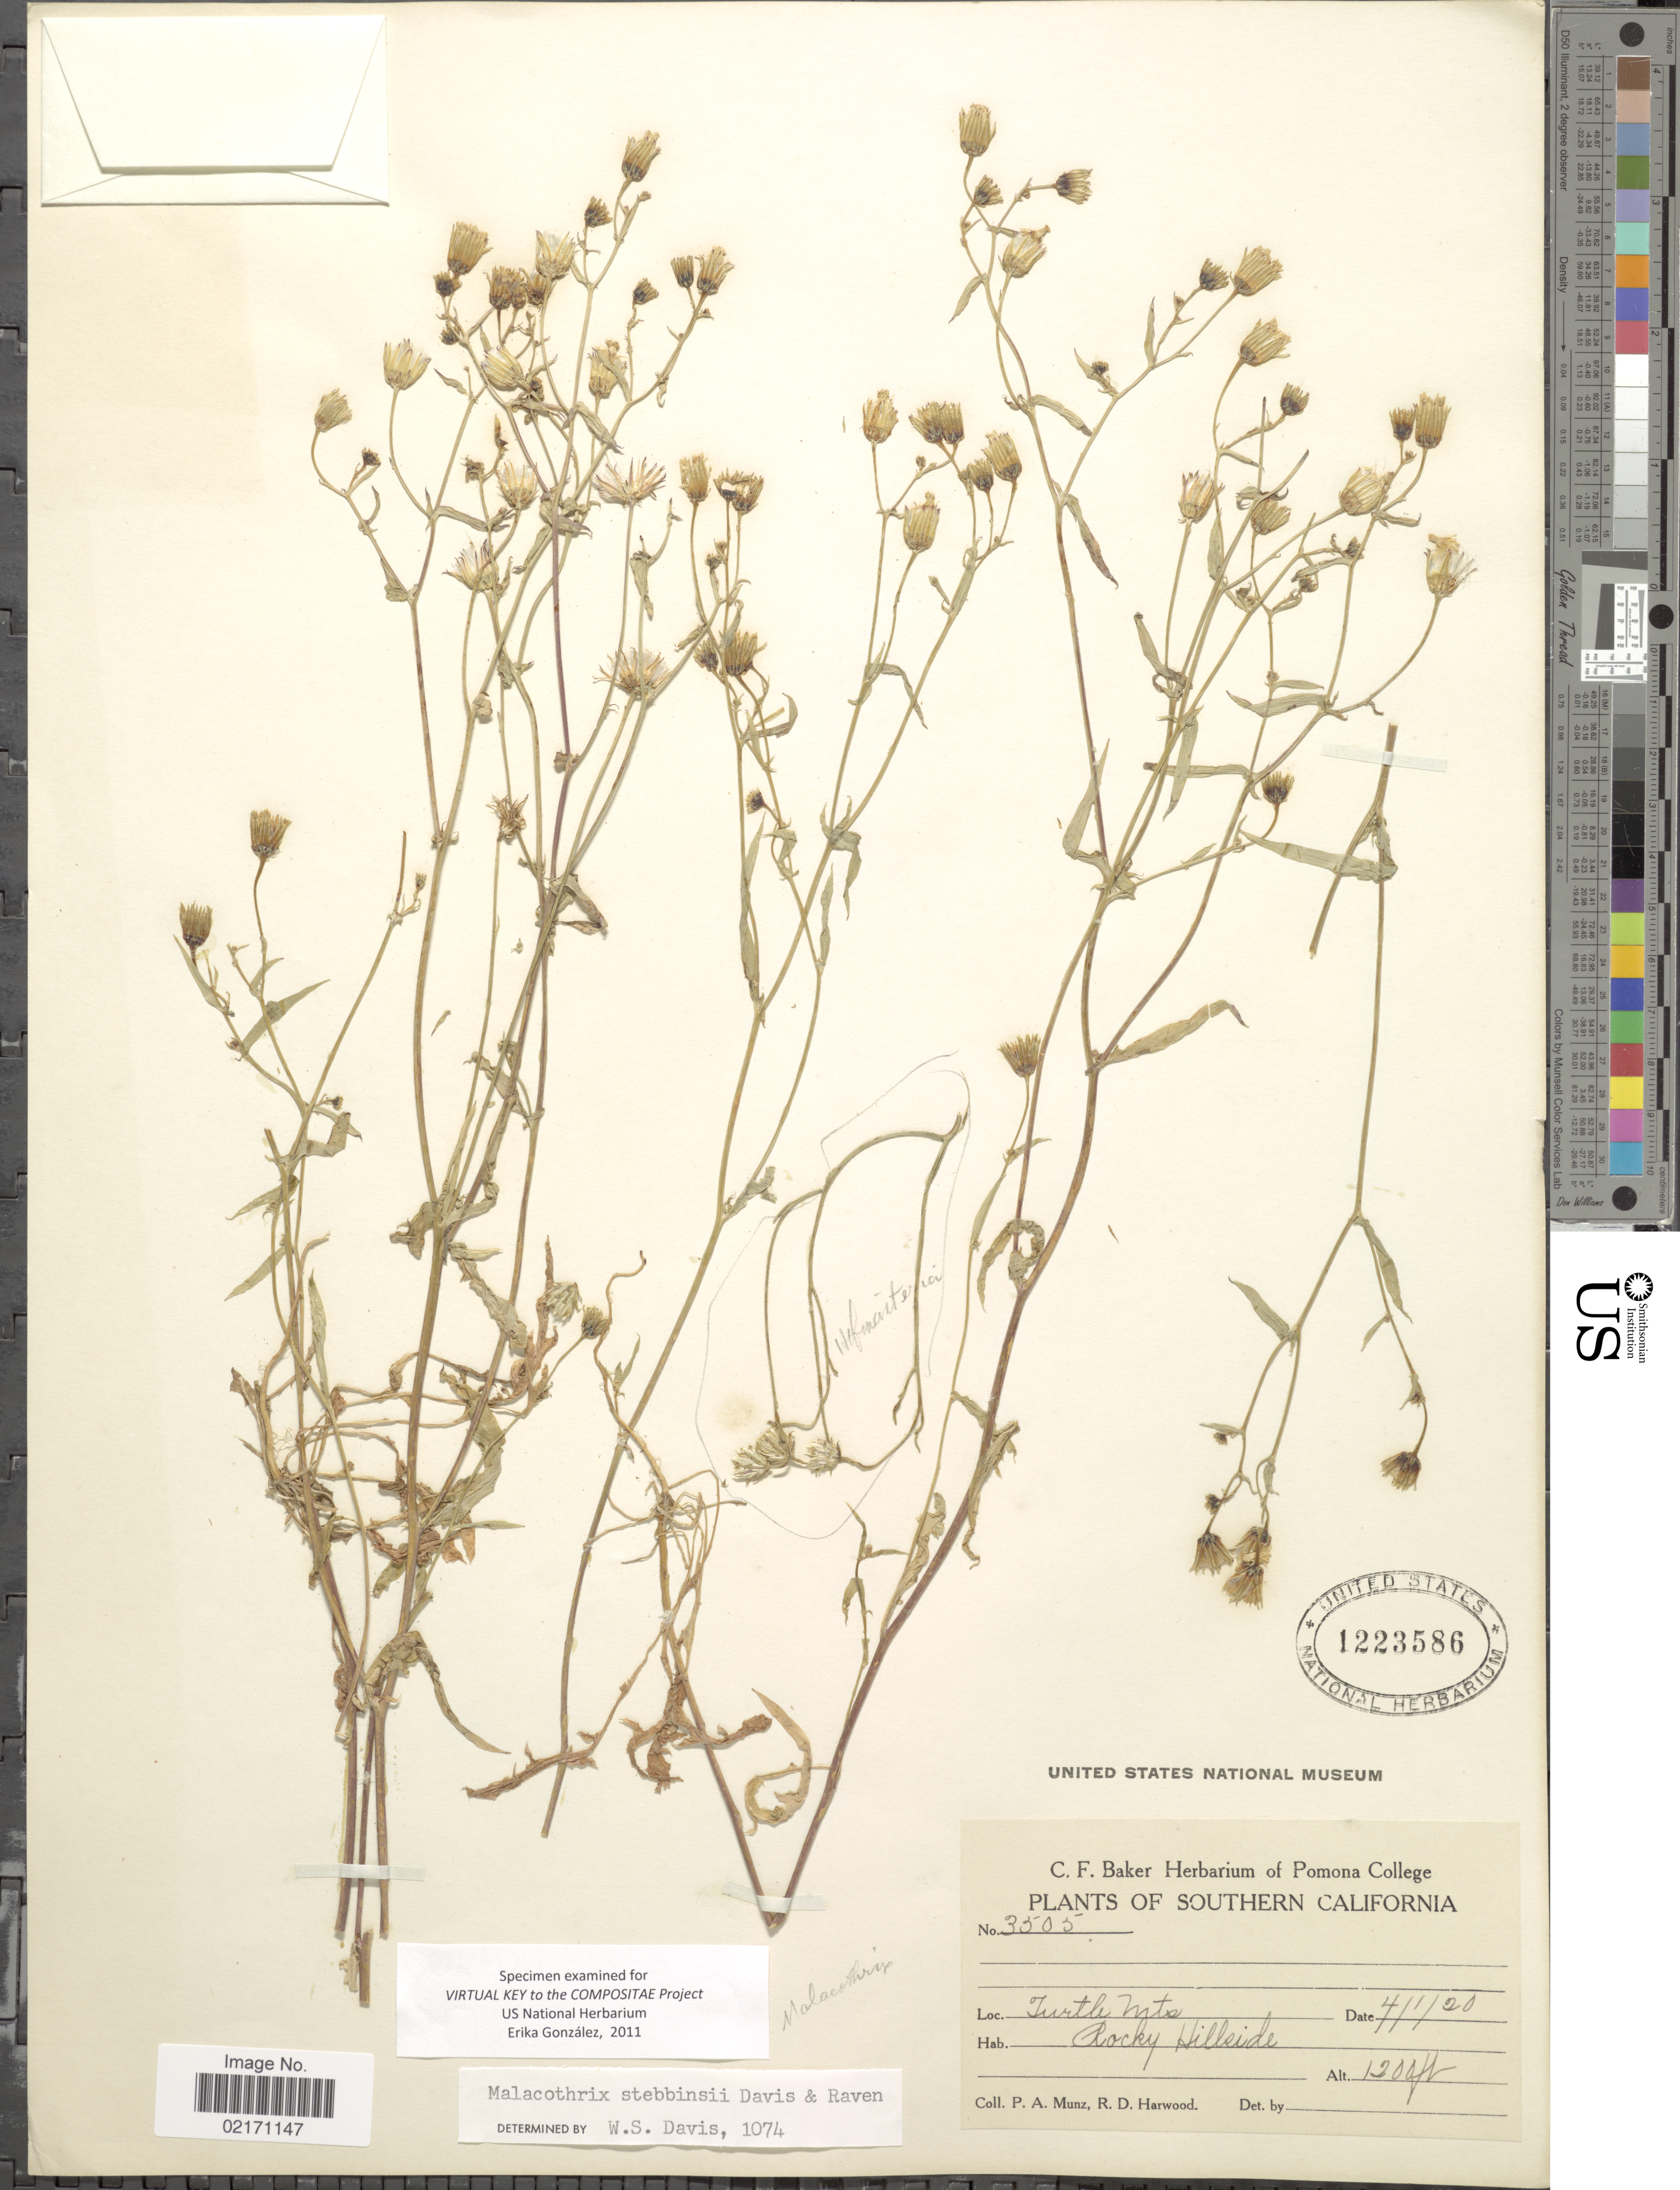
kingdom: Plantae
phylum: Tracheophyta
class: Magnoliopsida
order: Asterales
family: Asteraceae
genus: Malacothrix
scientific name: Malacothrix stebbinsii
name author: W.S. Davis & P.H. Raven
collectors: P. A. Munz & R. Harwood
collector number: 3505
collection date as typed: Transcribed d/m/y: 1/4/20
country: United States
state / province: California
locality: Southern California, Turtle Mts, Rocky Hillside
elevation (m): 366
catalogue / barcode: US 1223586